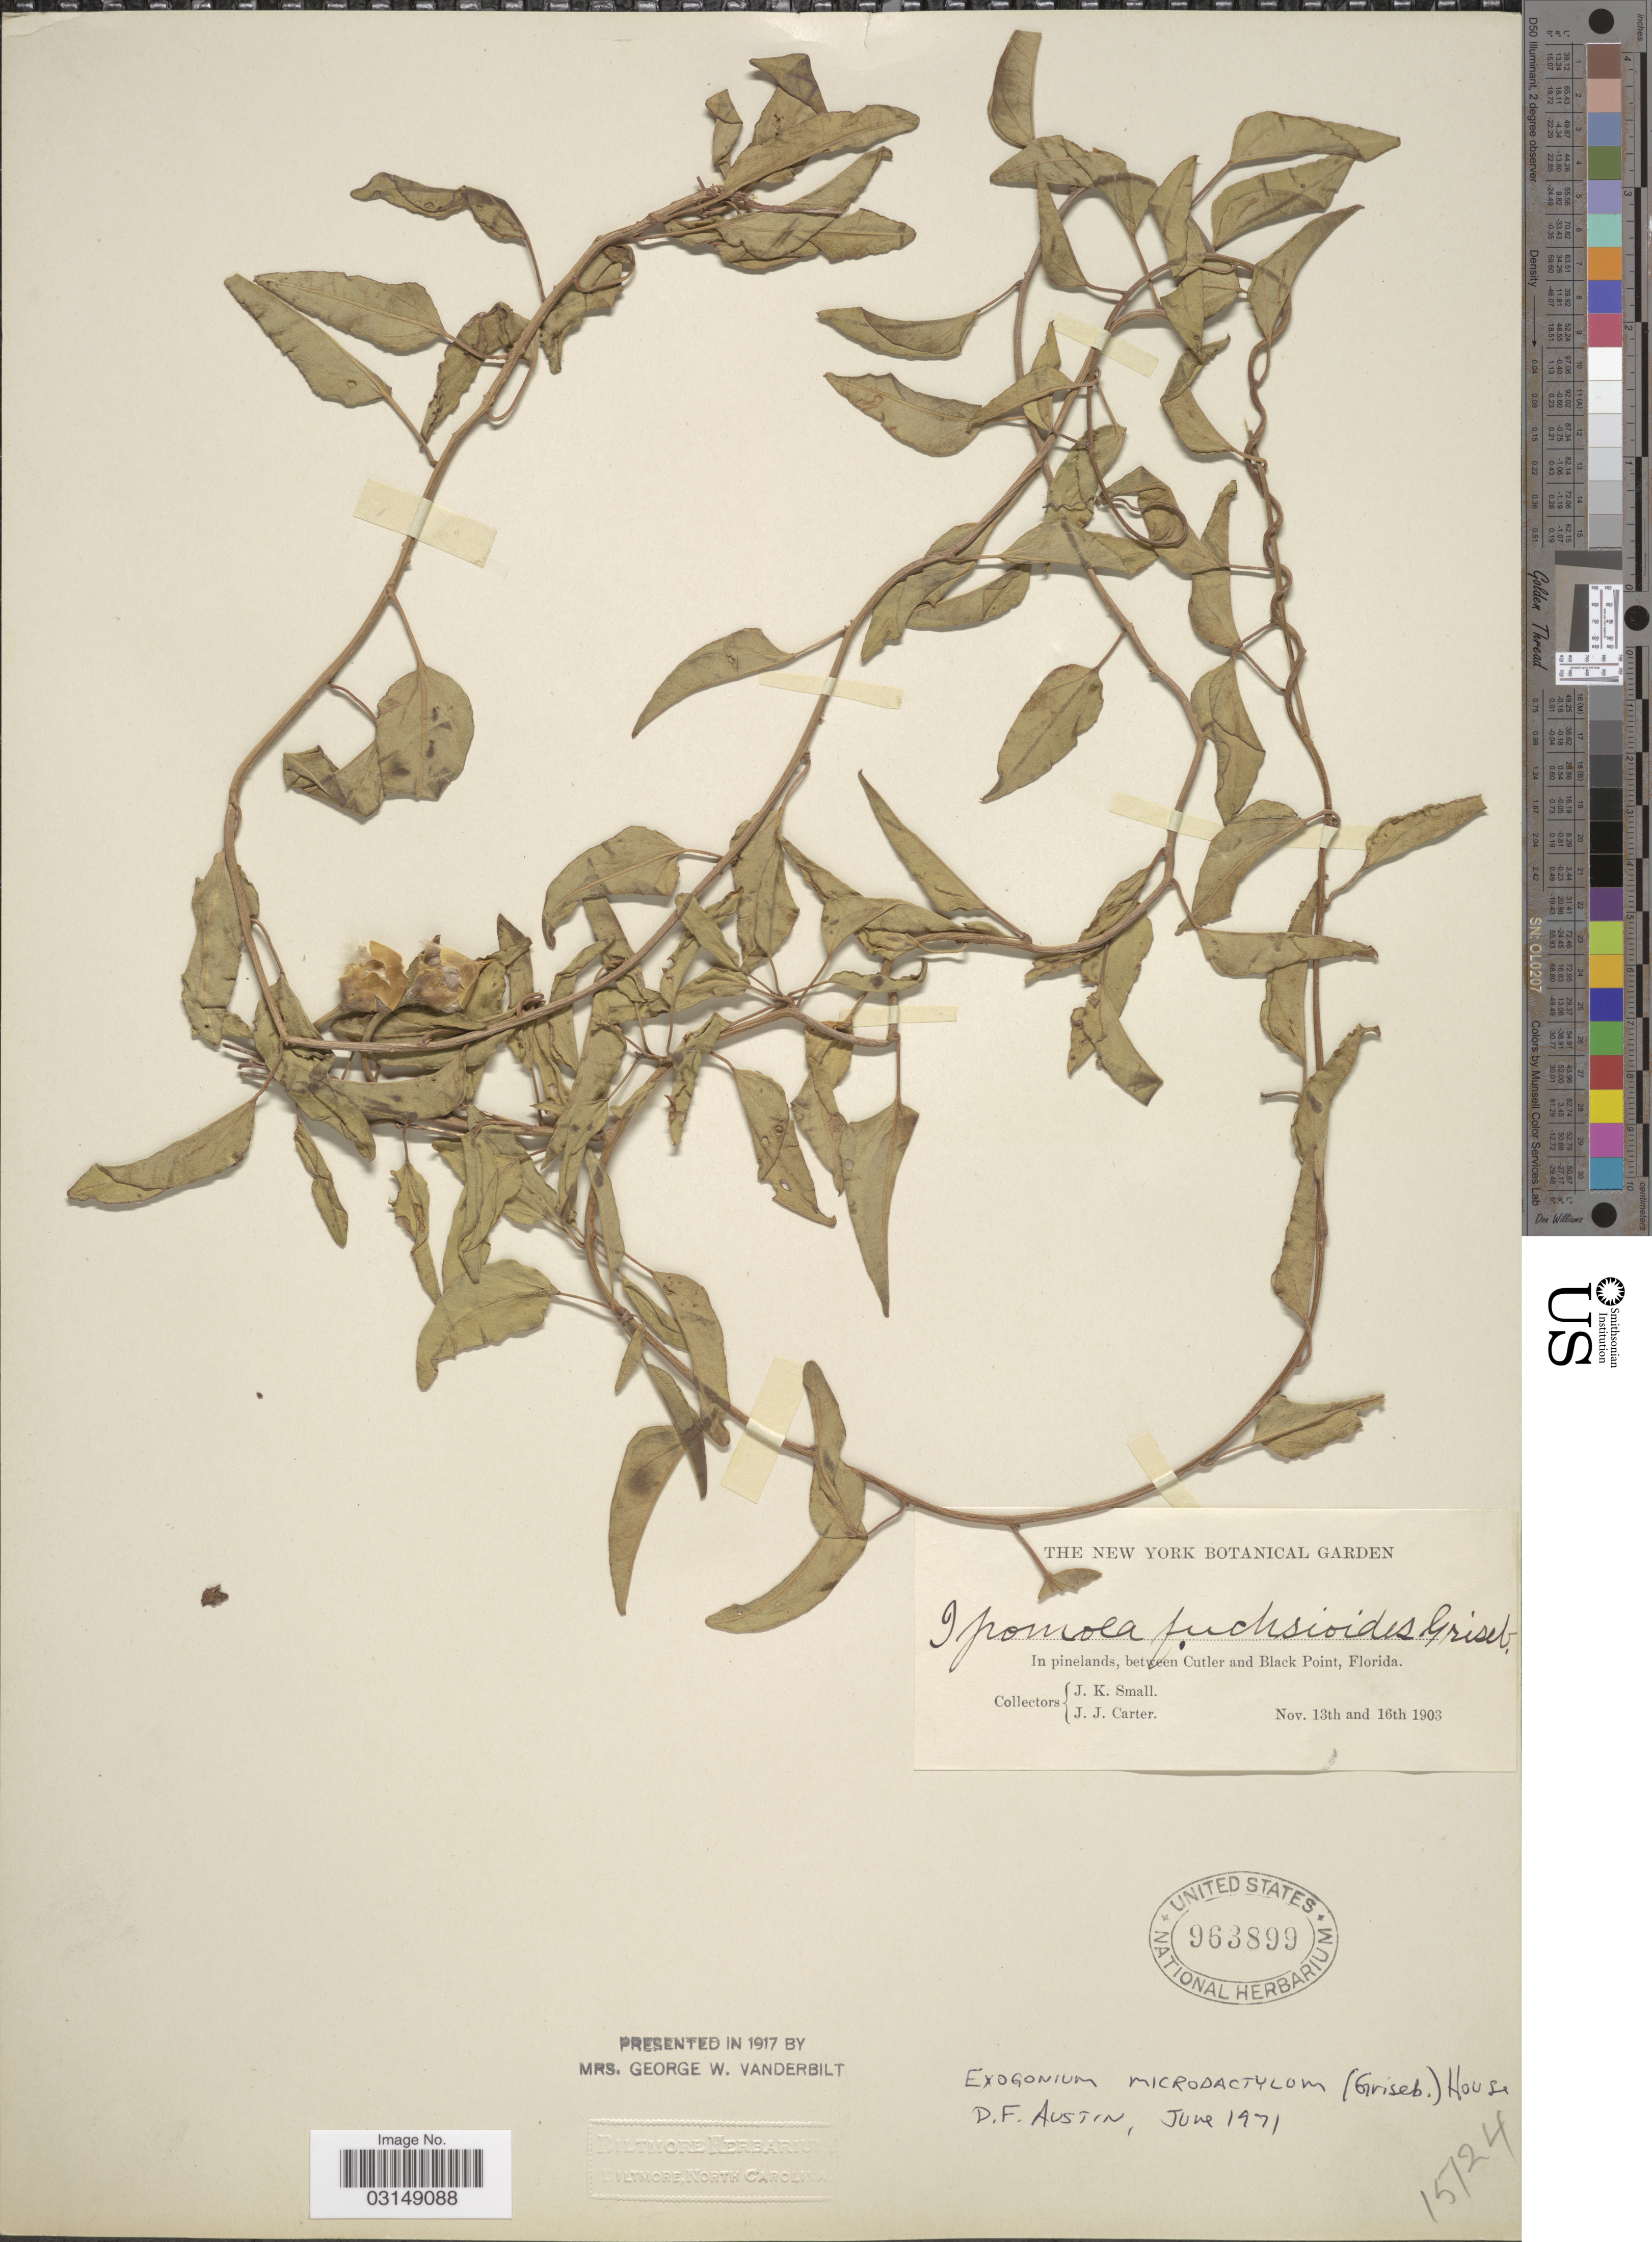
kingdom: Plantae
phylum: Tracheophyta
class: Magnoliopsida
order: Solanales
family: Convolvulaceae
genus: Ipomoea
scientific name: Ipomoea microdactyla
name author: Griseb.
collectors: J. K. Small & J. Carter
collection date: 1903-11-13/1903-11-16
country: United States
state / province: Florida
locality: In pinelands, between Cutler and Black Point.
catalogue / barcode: US 963899